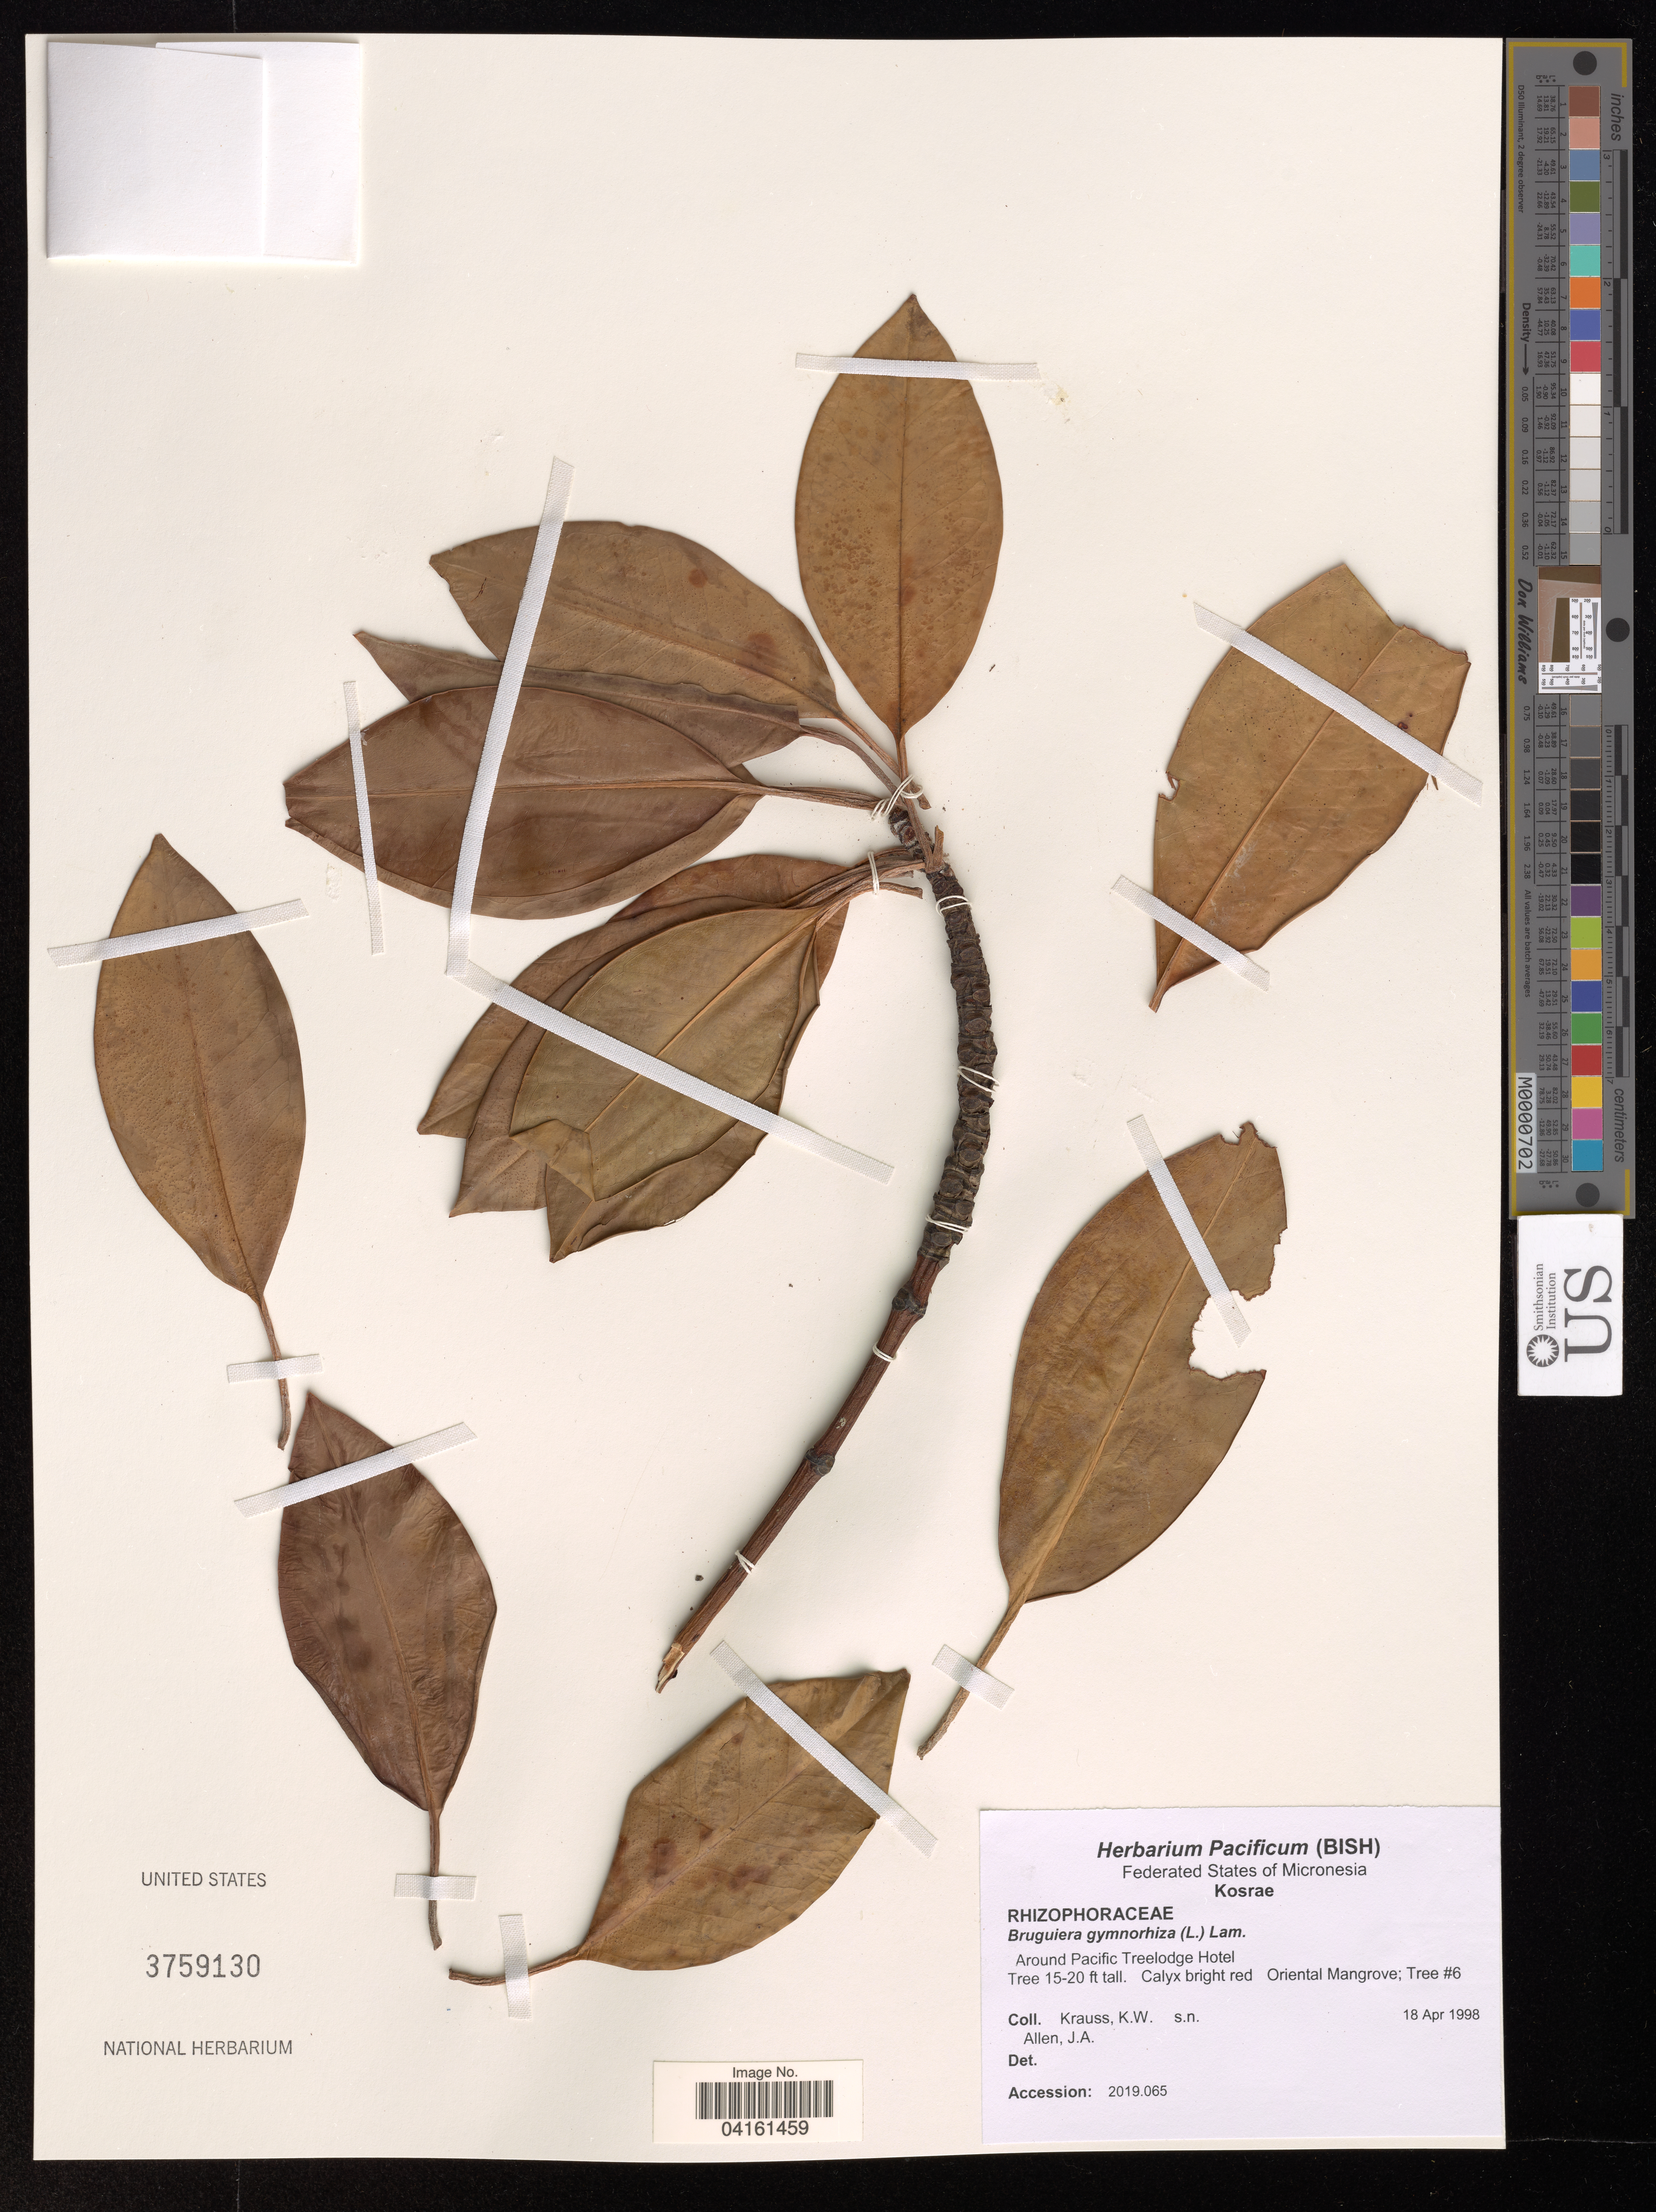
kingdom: Plantae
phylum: Tracheophyta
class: Magnoliopsida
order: Malpighiales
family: Rhizophoraceae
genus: Bruguiera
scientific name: Bruguiera gymnorhiza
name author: (L.) Savigny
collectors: K. Krauss & J. A. Allen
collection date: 1998-04-18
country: Micronesia, Federated States of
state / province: Kosrae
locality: Kosrae. Around Pacific Treelodge Hotel. Oriental Mangrove; Tree #6.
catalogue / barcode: US 3759130